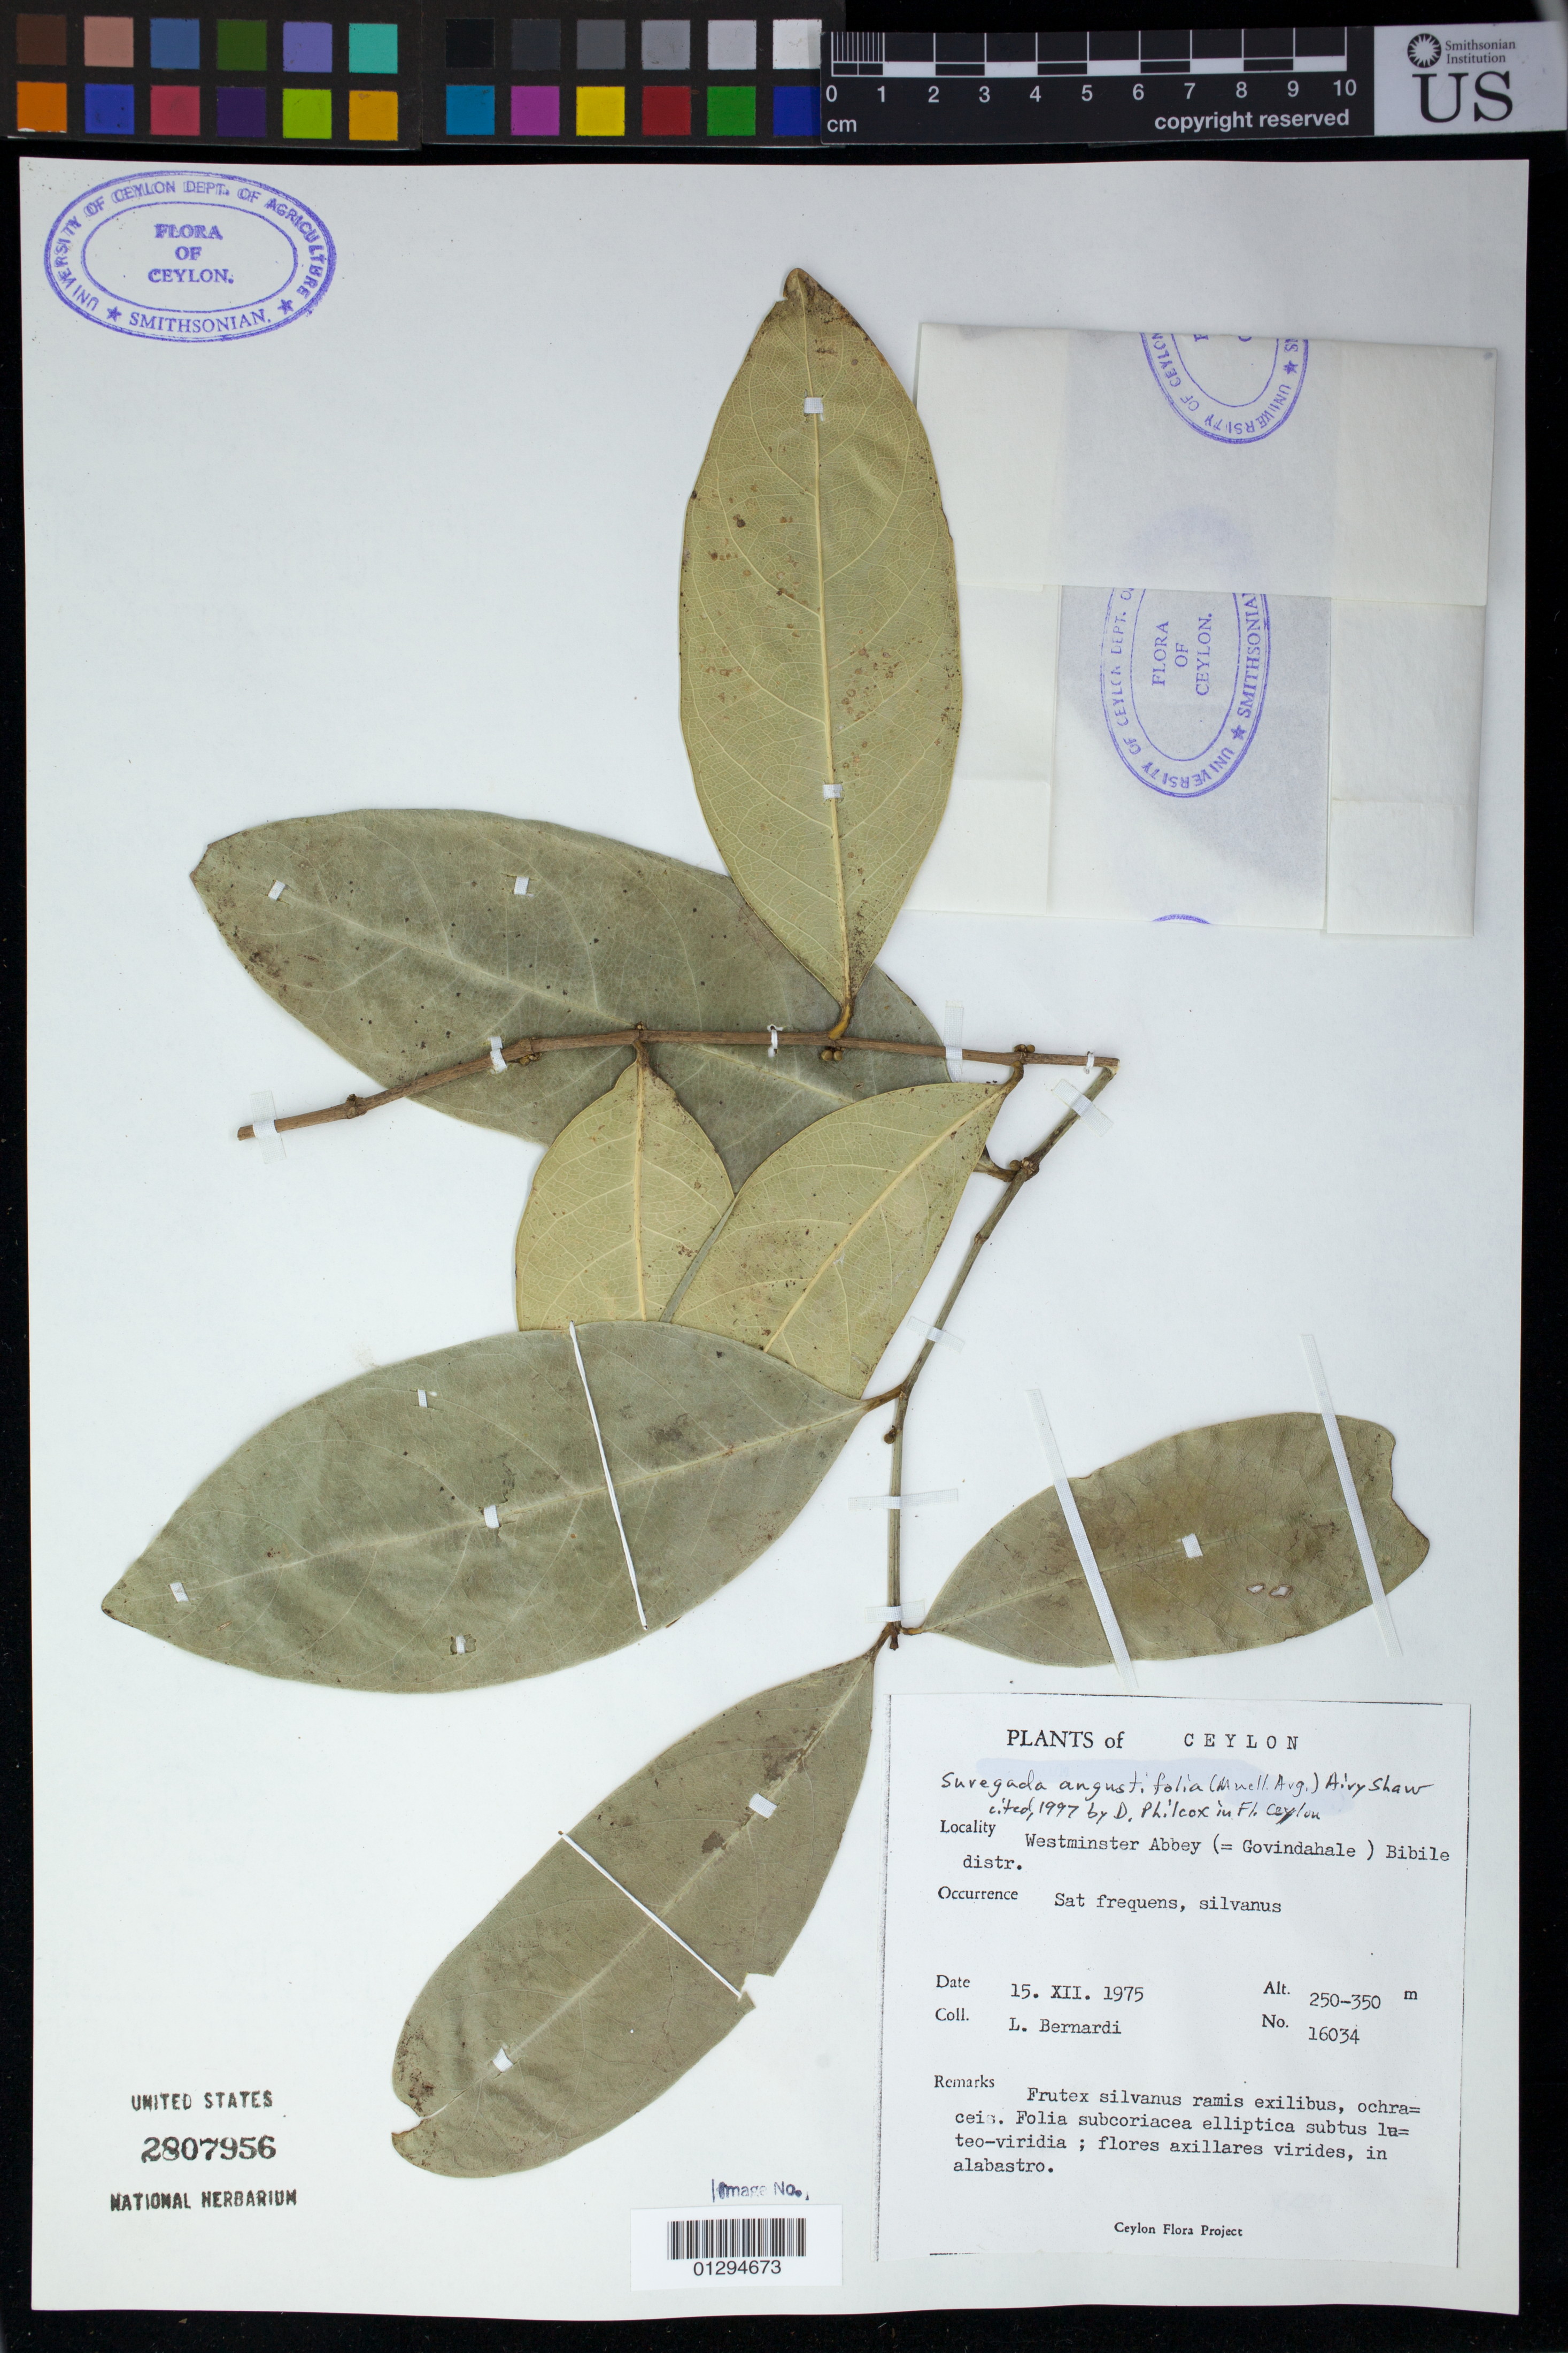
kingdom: Plantae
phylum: Tracheophyta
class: Magnoliopsida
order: Malpighiales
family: Euphorbiaceae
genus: Suregada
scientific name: Suregada angustifolia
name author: Müll. Arg.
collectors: L. Bernardi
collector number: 16034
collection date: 1975-12-15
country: Sri Lanka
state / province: Uva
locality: Westminster Abbey (= Govindahale) Bibile distr.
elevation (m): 250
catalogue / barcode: US 2807956